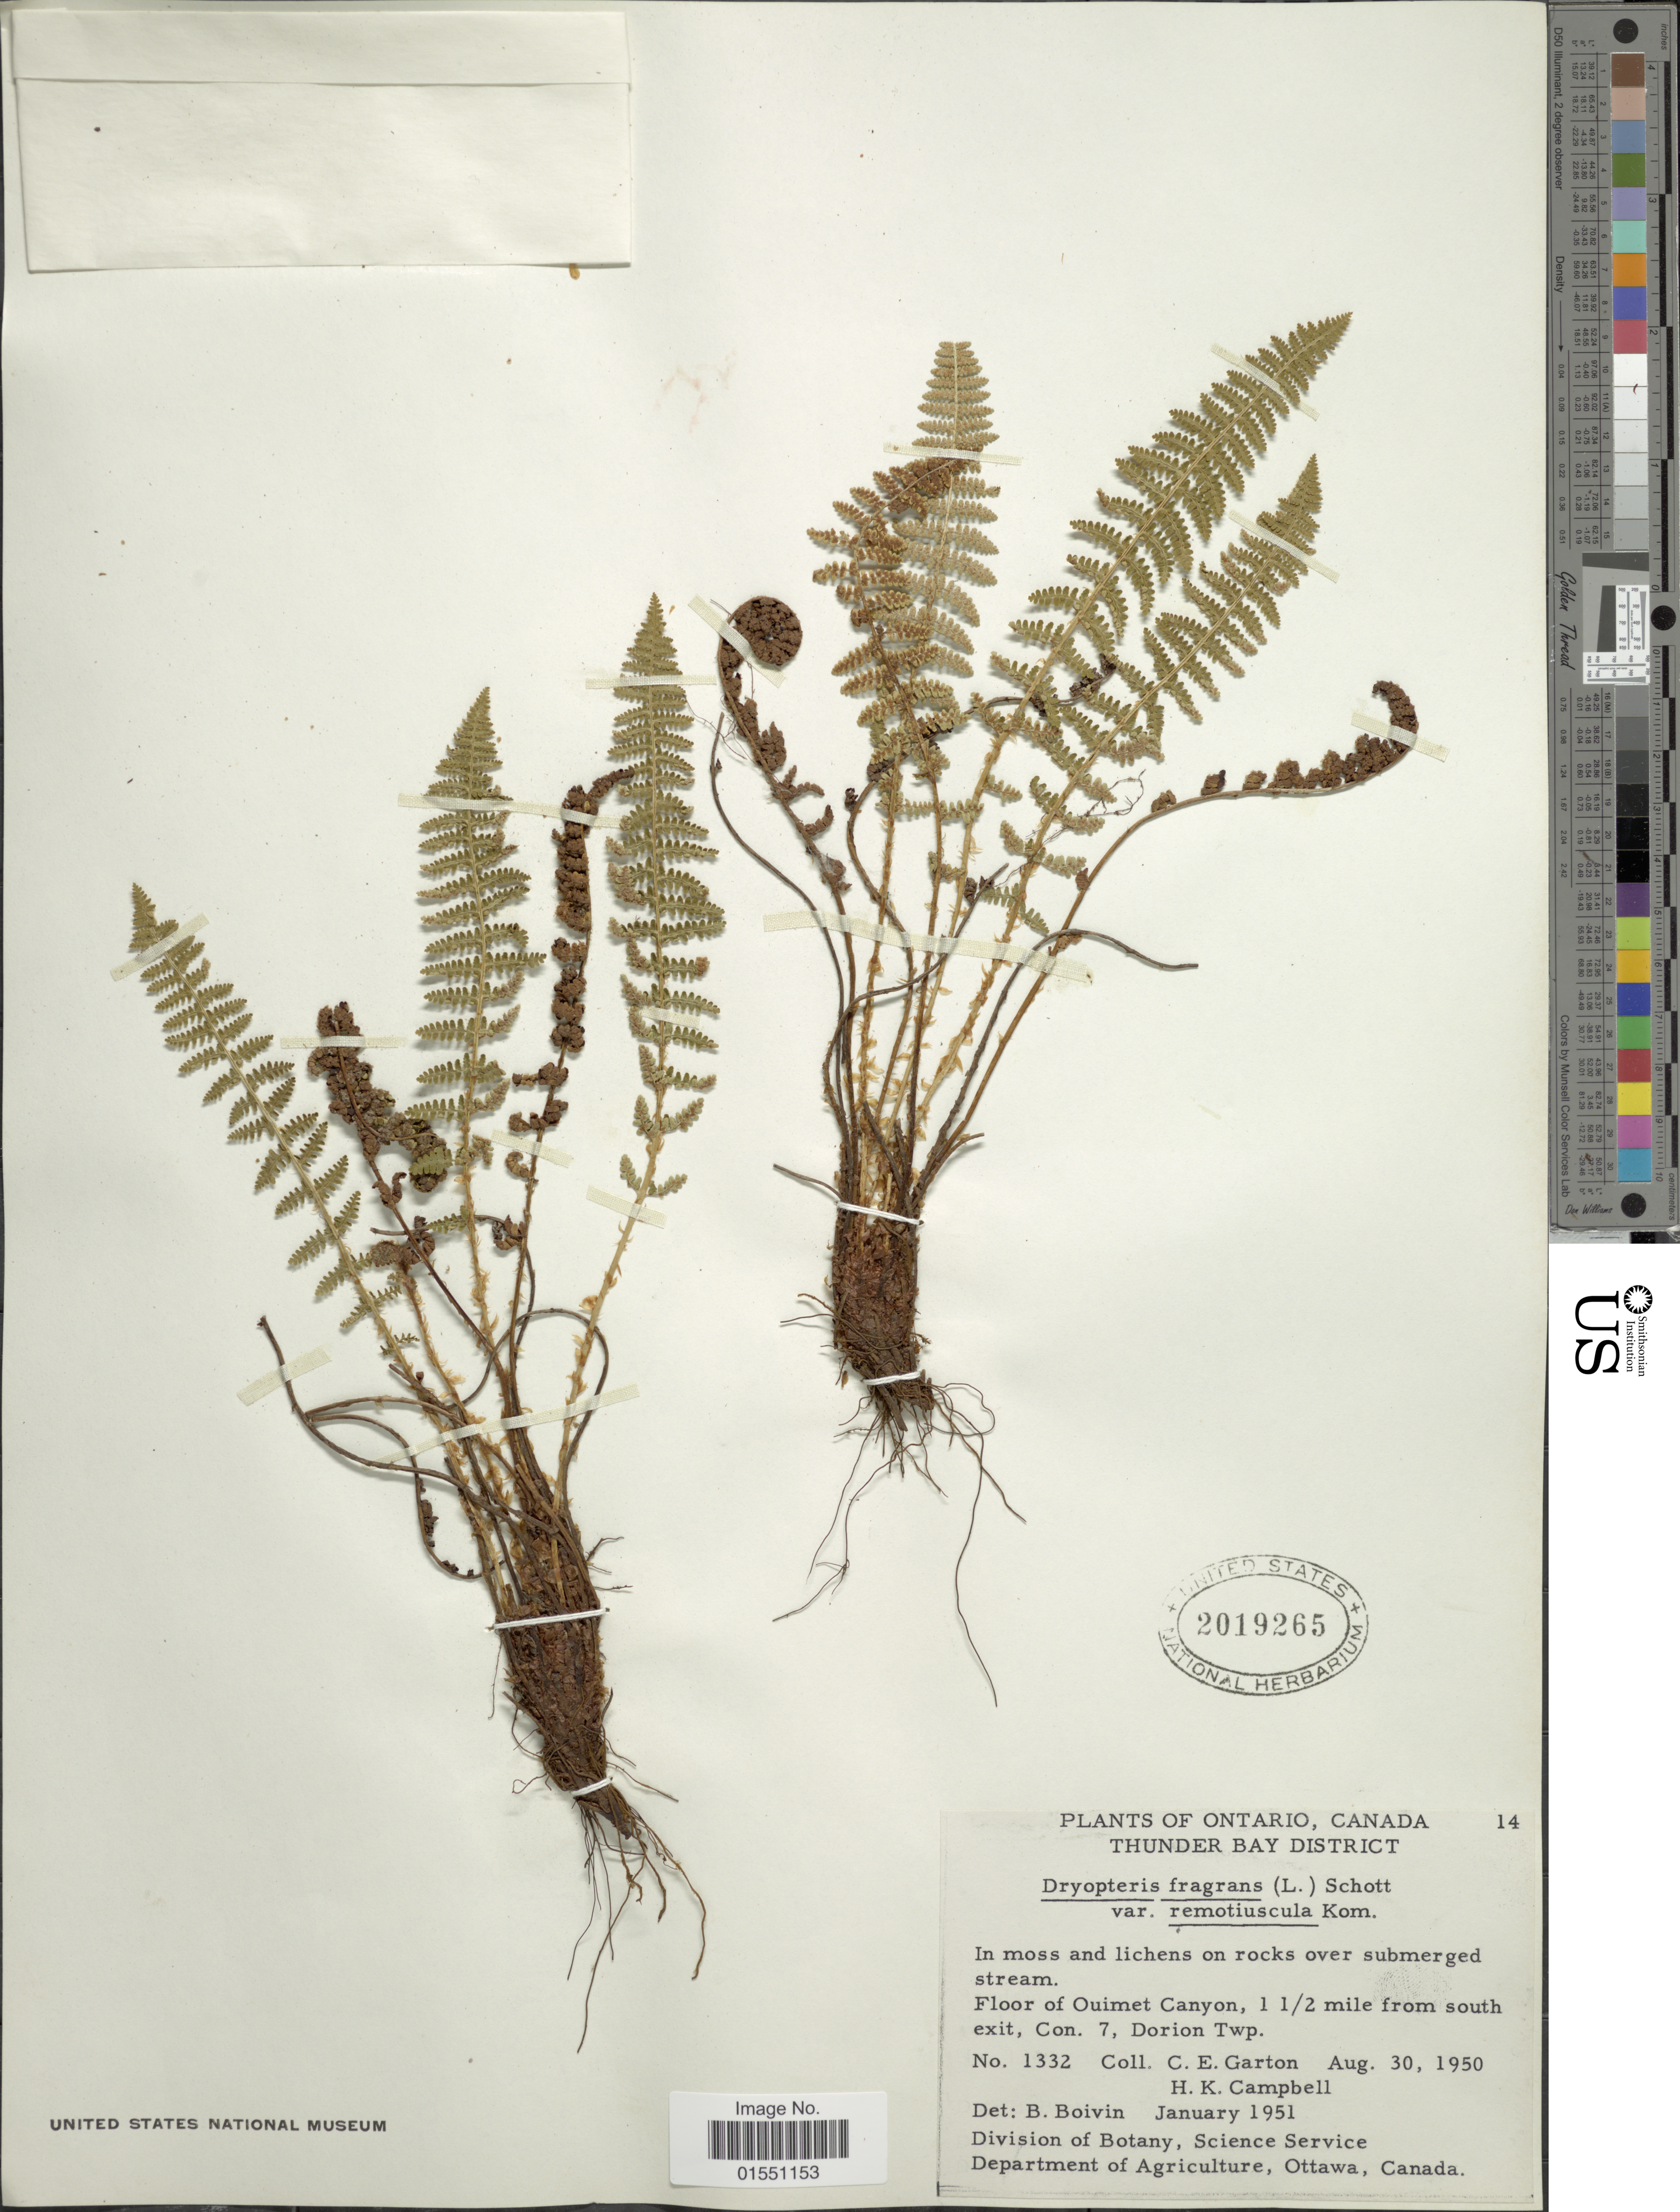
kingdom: Plantae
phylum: Tracheophyta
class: Polypodiopsida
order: Polypodiales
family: Dryopteridaceae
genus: Dryopteris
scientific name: Dryopteris fragrans var. hookeriana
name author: A. Prince ex Weath.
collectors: C. E. Garton & H. K. Campbell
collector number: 1332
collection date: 1950-08-30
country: Canada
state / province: Ontario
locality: Thunder Bay District. Floor of Ouimet Canyon, 1 1/2 mile from south exit, Con. 7, Dorion Twp.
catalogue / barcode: US 2019265